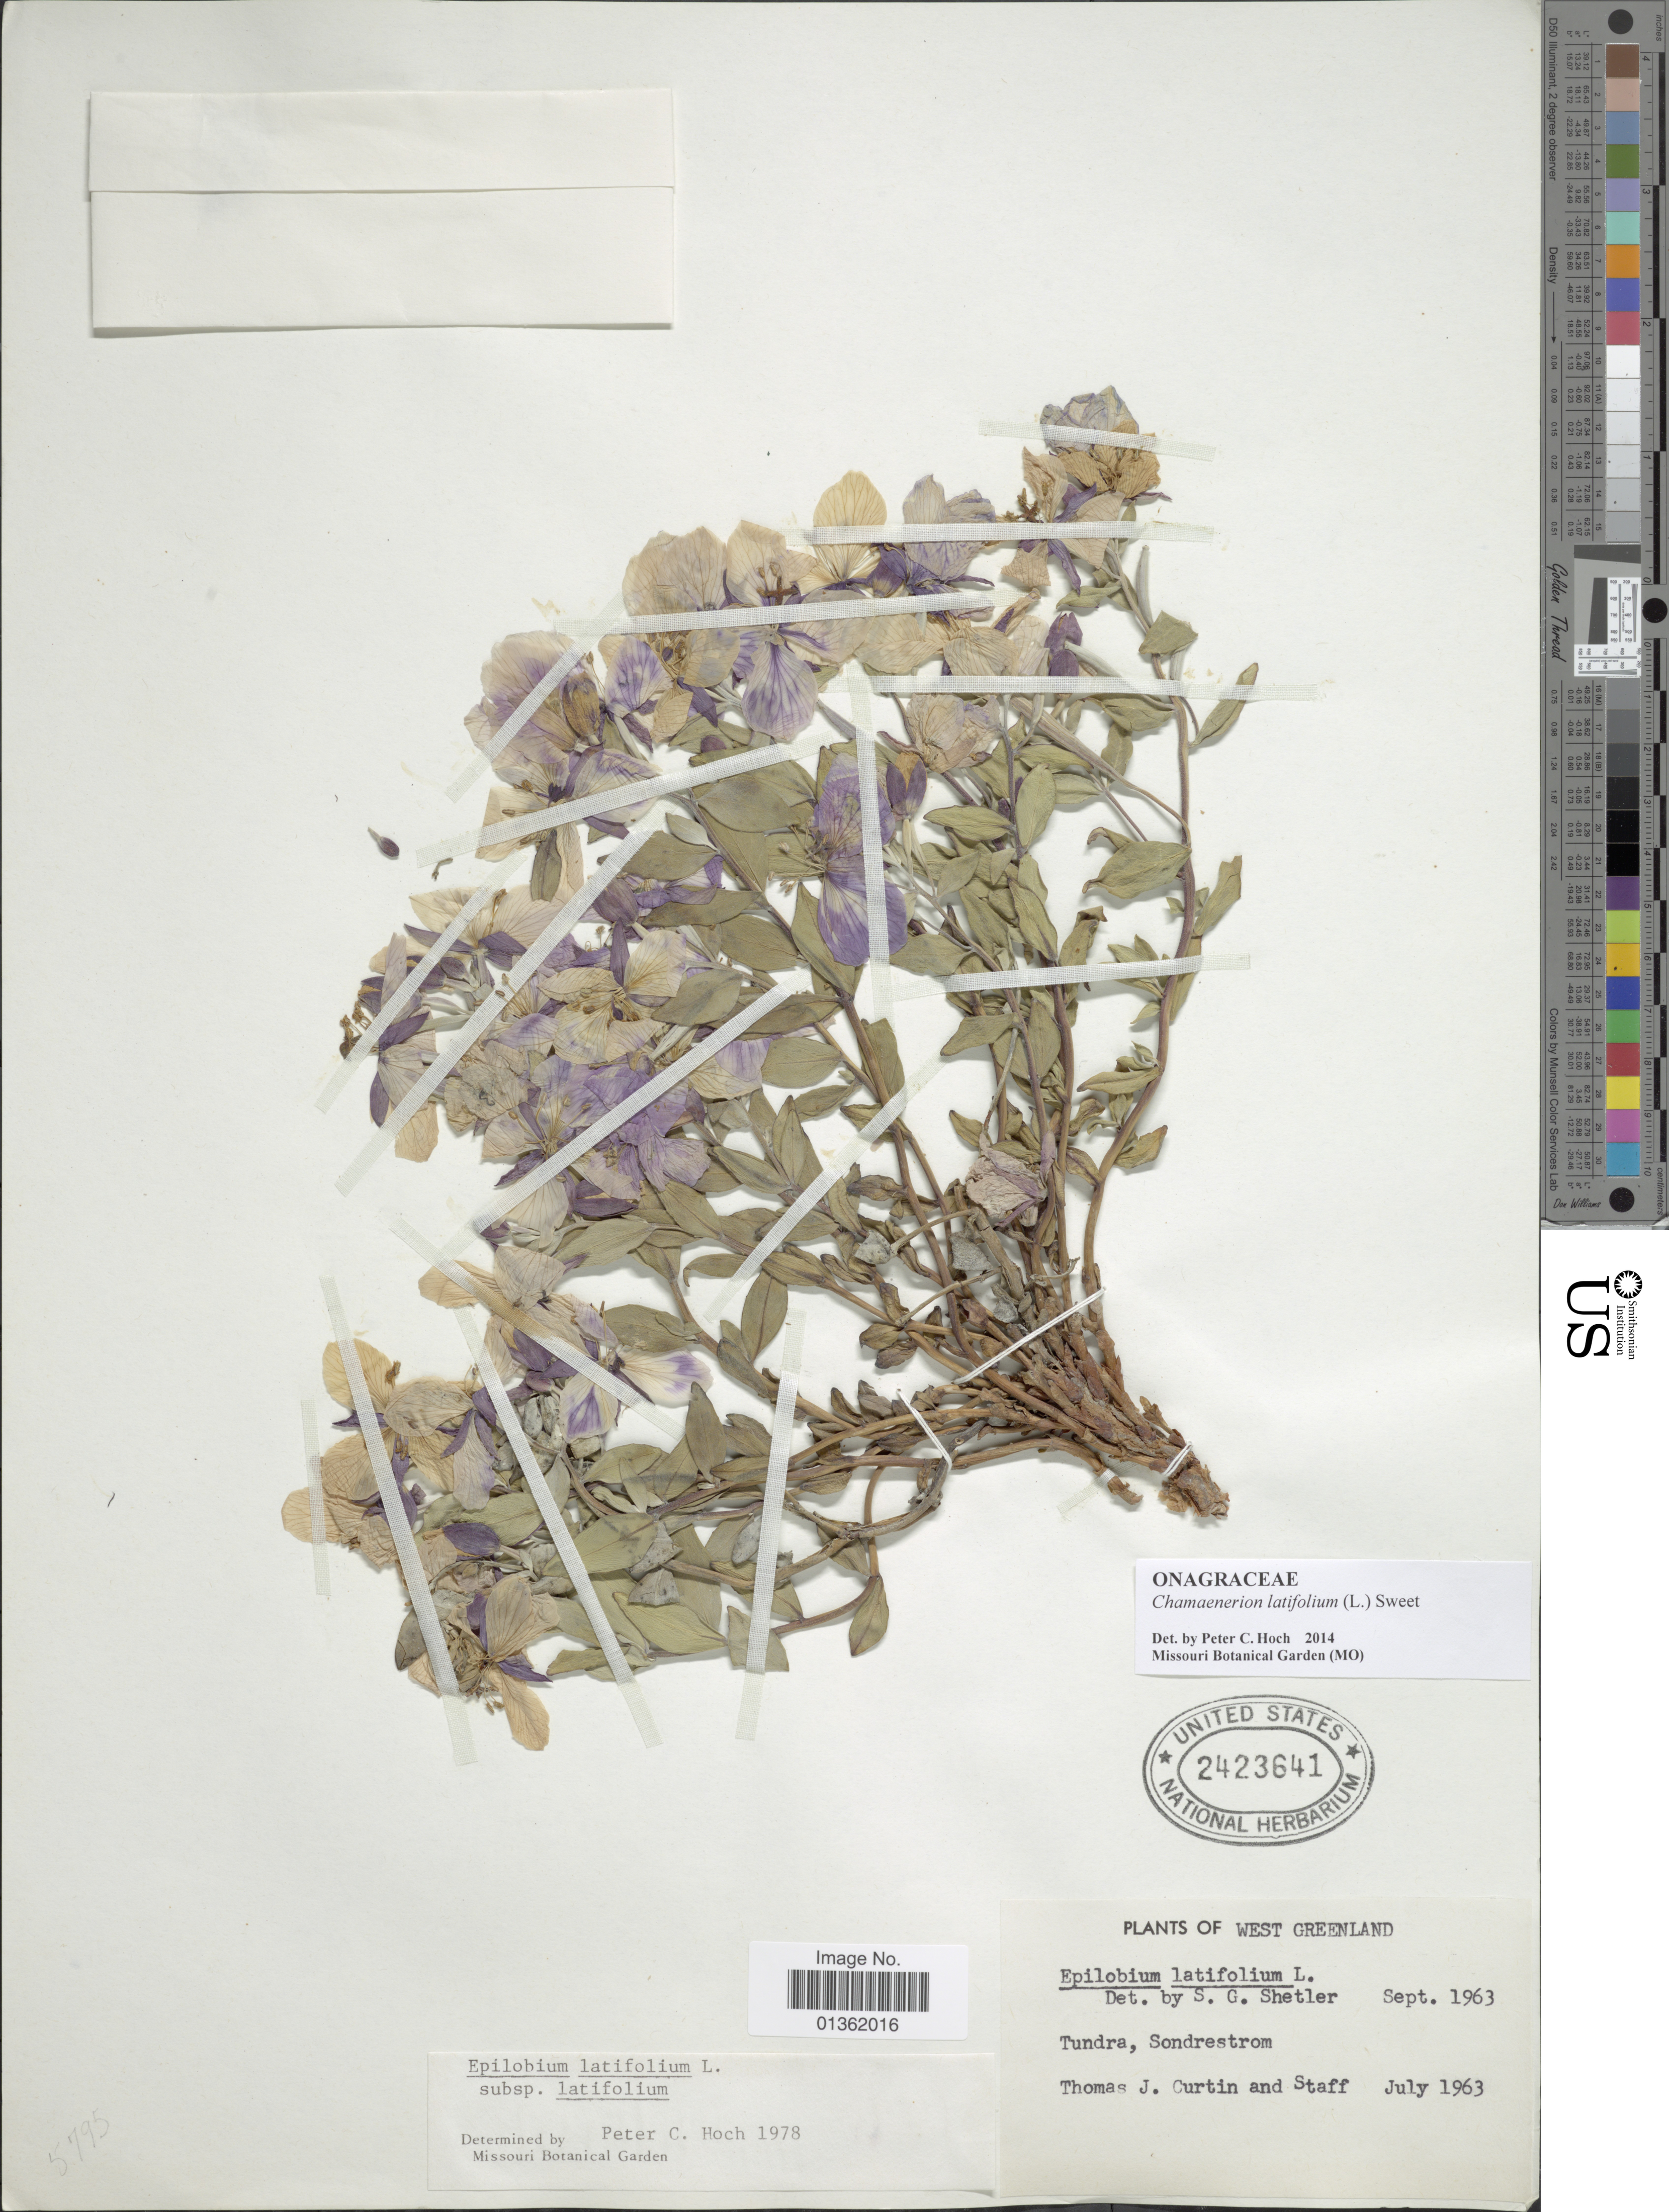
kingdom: Plantae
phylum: Tracheophyta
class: Magnoliopsida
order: Myrtales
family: Onagraceae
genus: Chamaenerion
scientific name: Chamaenerion latifolium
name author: (L.) Th. Fr. & Lange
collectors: T. Curtin & et al.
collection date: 1963-07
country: Greenland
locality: West Greenland. Tundra, Sondrestrom.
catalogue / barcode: US 2423641